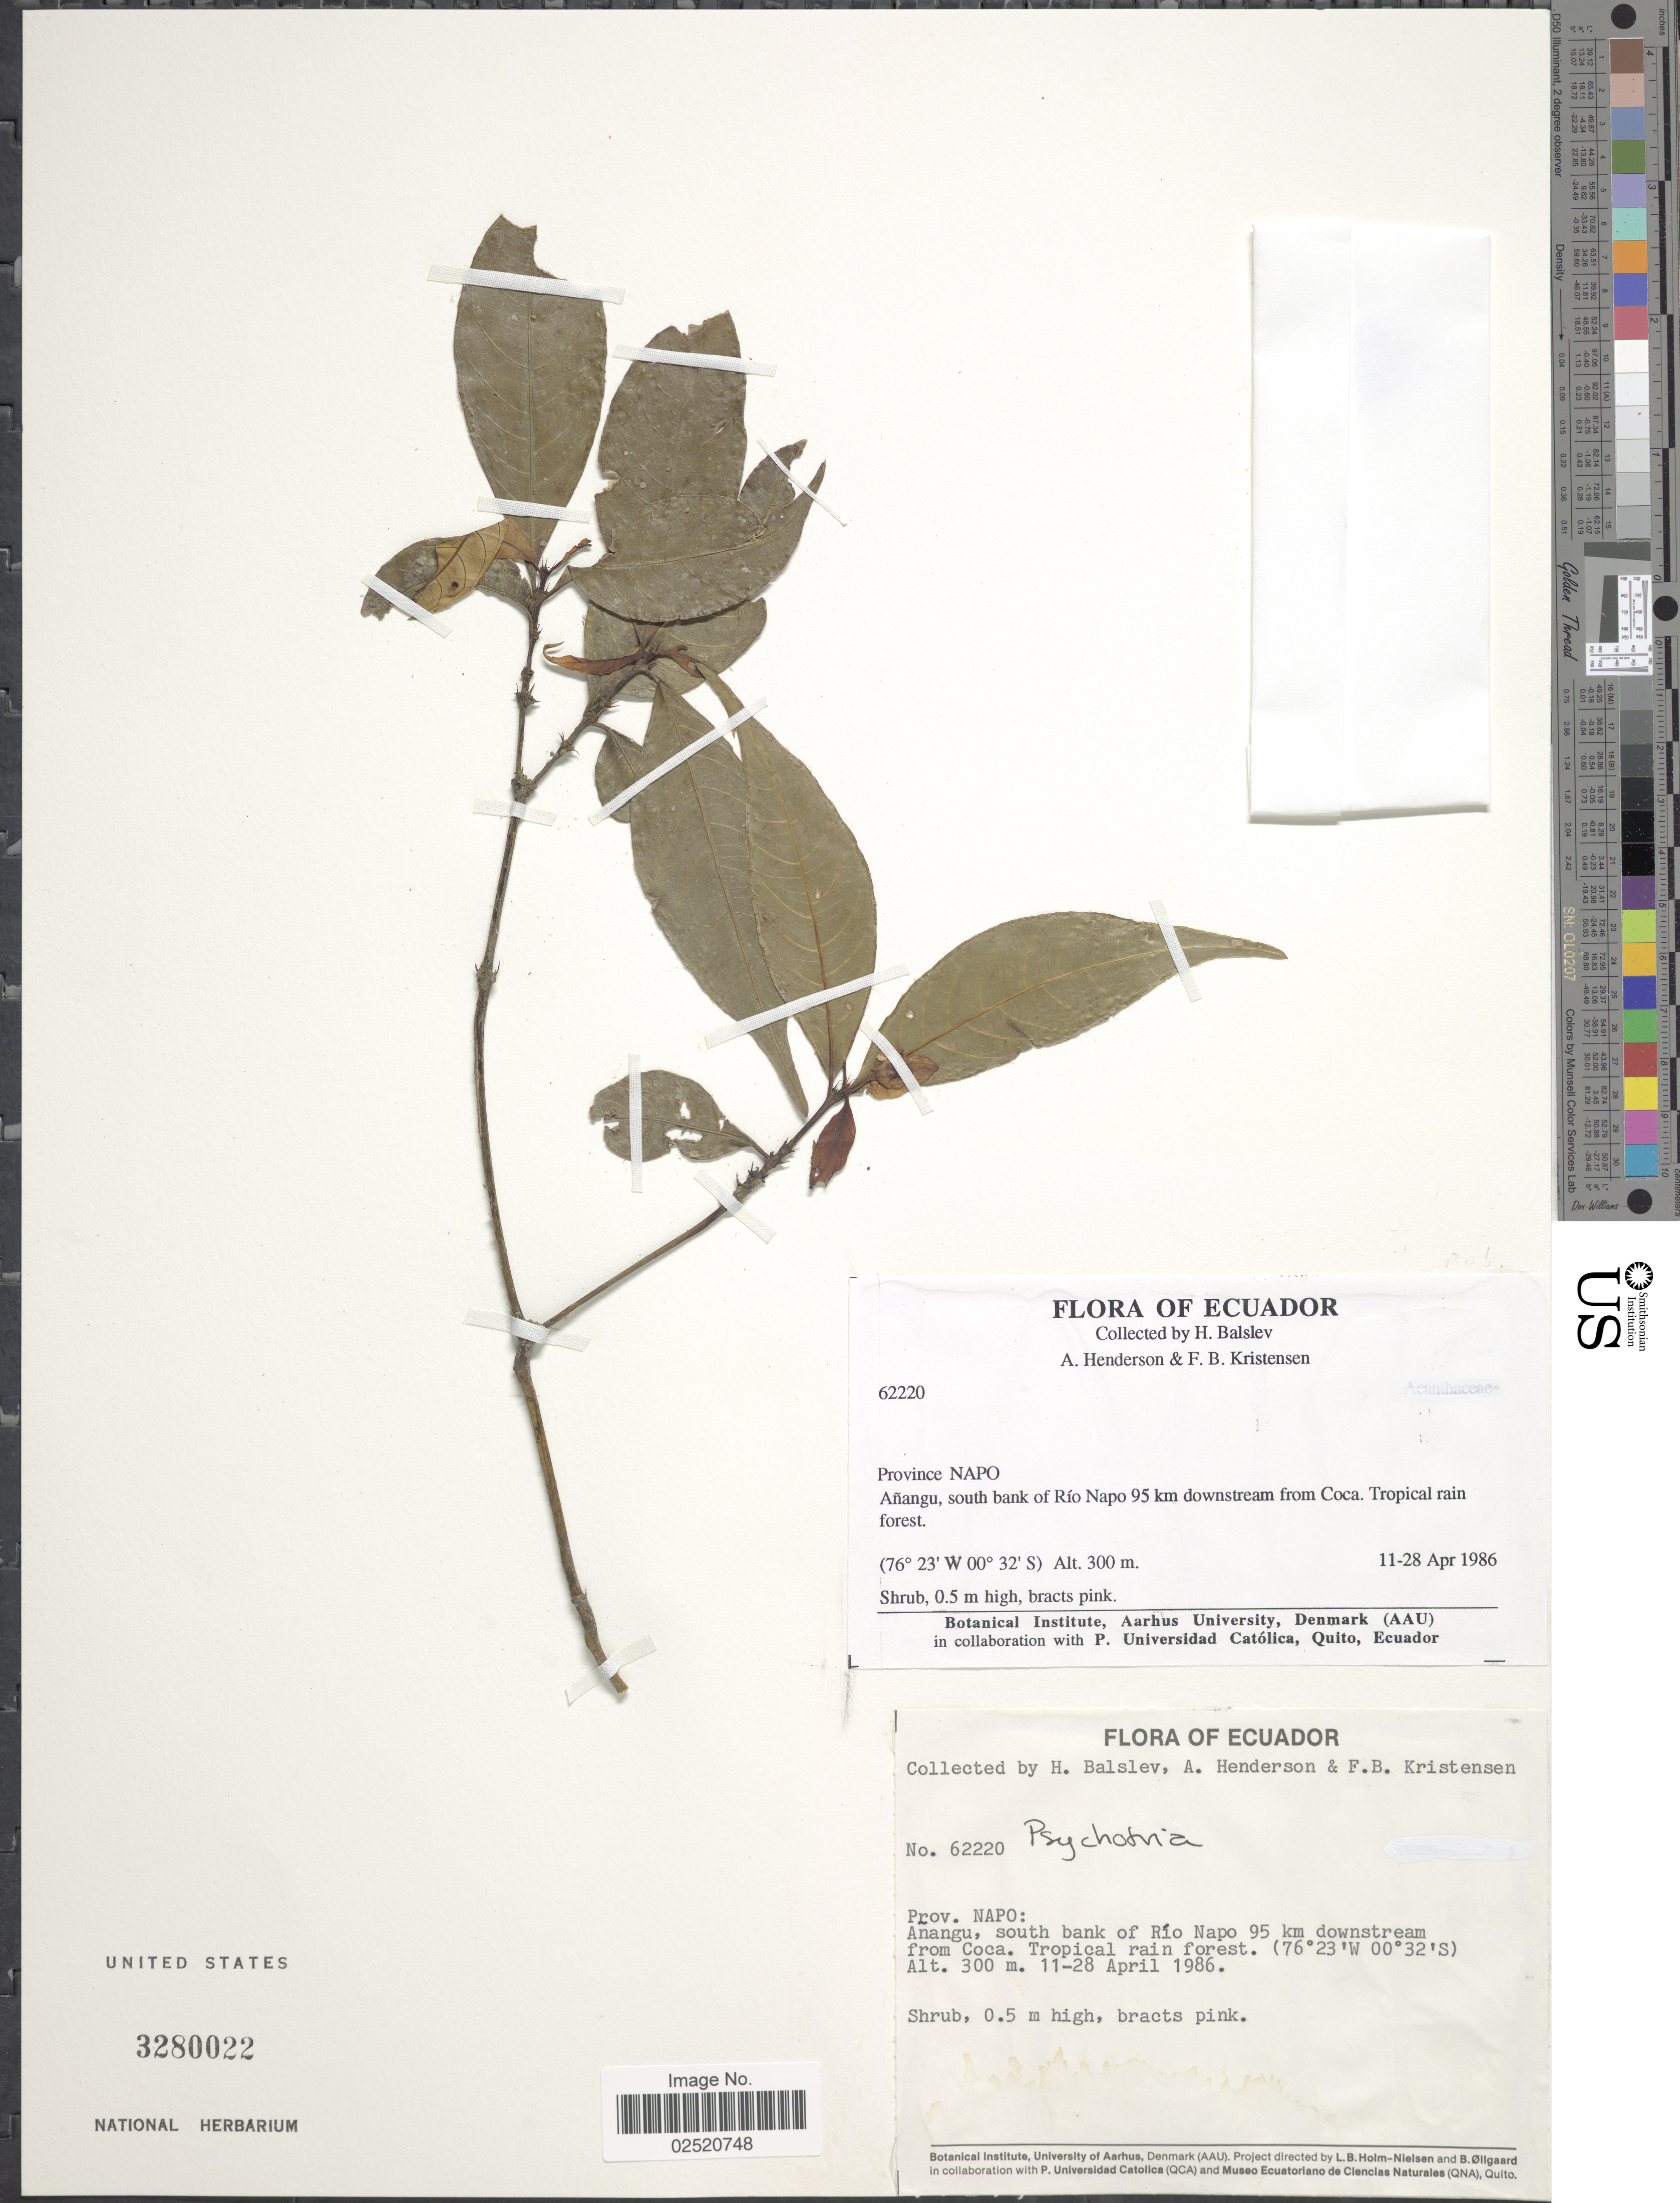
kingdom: Plantae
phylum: Tracheophyta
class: Magnoliopsida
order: Gentianales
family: Rubiaceae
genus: Psychotria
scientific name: Psychotria sp.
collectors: H. Balslev, A. Henderson & F. Kristensen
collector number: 62220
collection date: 1986-04-11/1986-04-28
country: Ecuador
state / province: Napo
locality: Anangu, south bank of Río Napo 95 km downstream from Coca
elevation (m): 300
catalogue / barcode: US 3280022